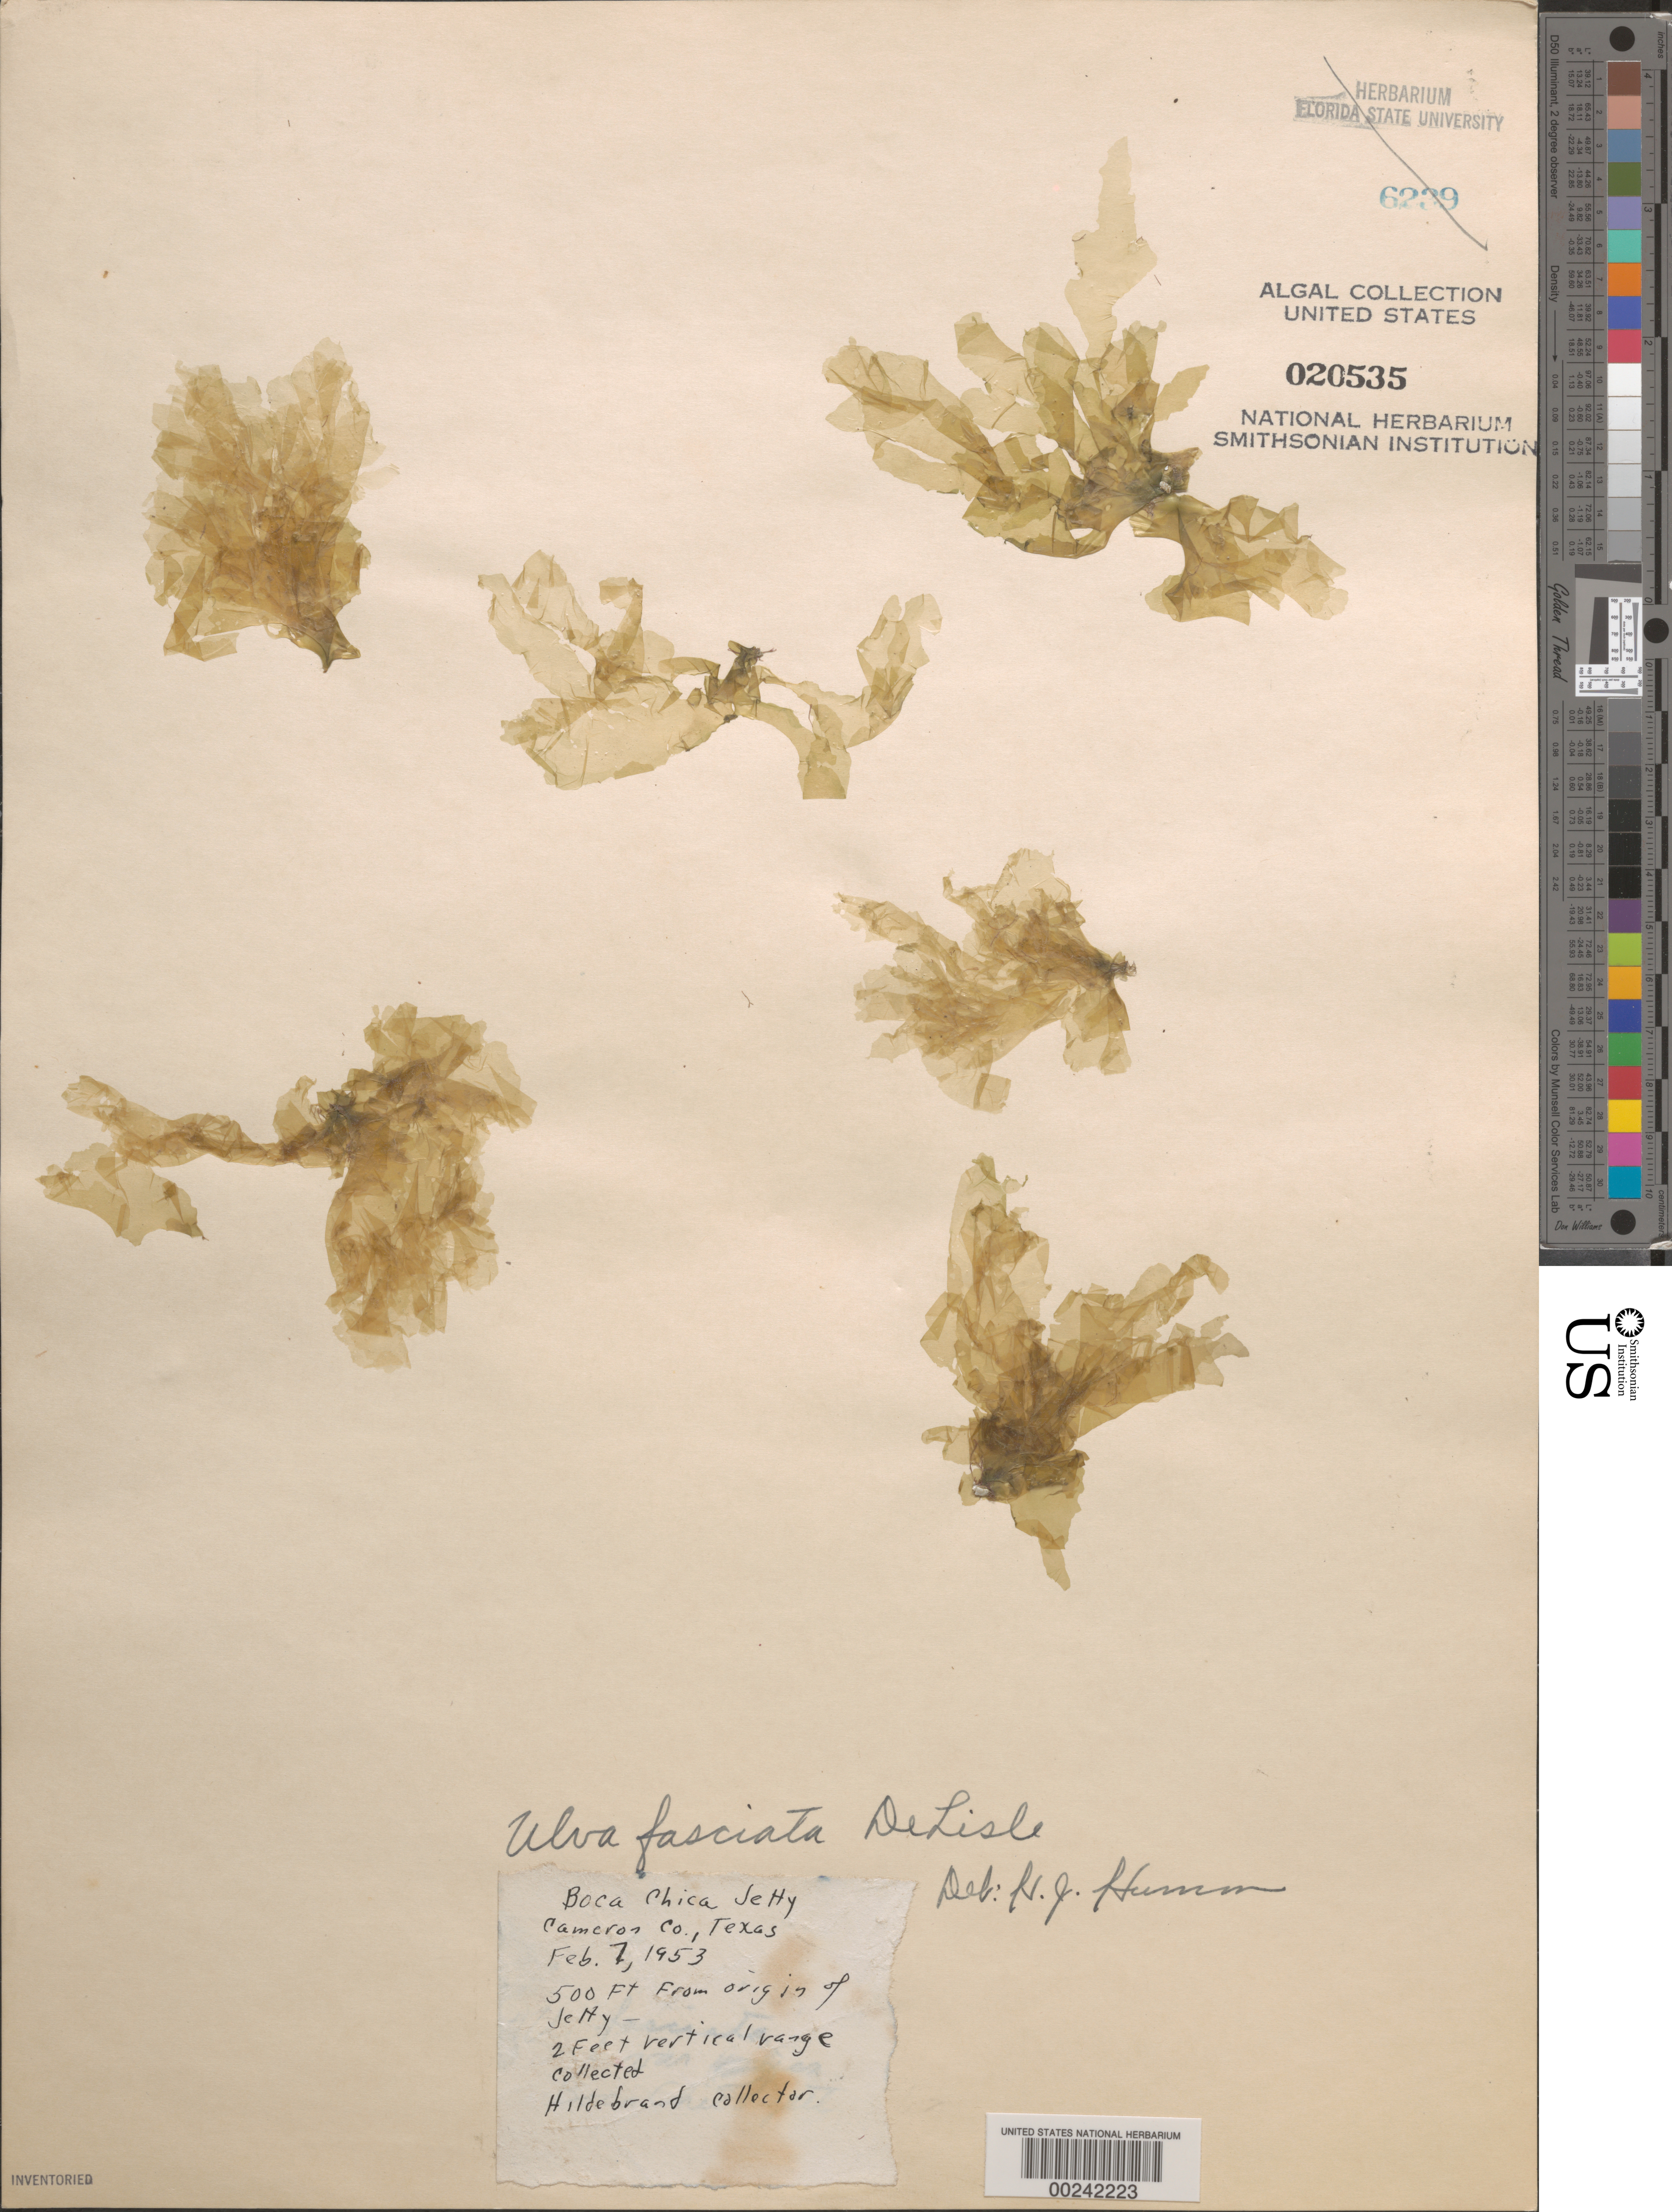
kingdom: Plantae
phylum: Chlorophyta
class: Ulvophyceae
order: Ulvales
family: Ulvaceae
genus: Ulva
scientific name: Ulva lactuca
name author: L.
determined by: Algae name updating Project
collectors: H. Hildebrand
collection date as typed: February 7, 1953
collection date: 1953-02-07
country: United States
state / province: Texas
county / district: Cameron County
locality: Boca Chica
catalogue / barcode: US 20535